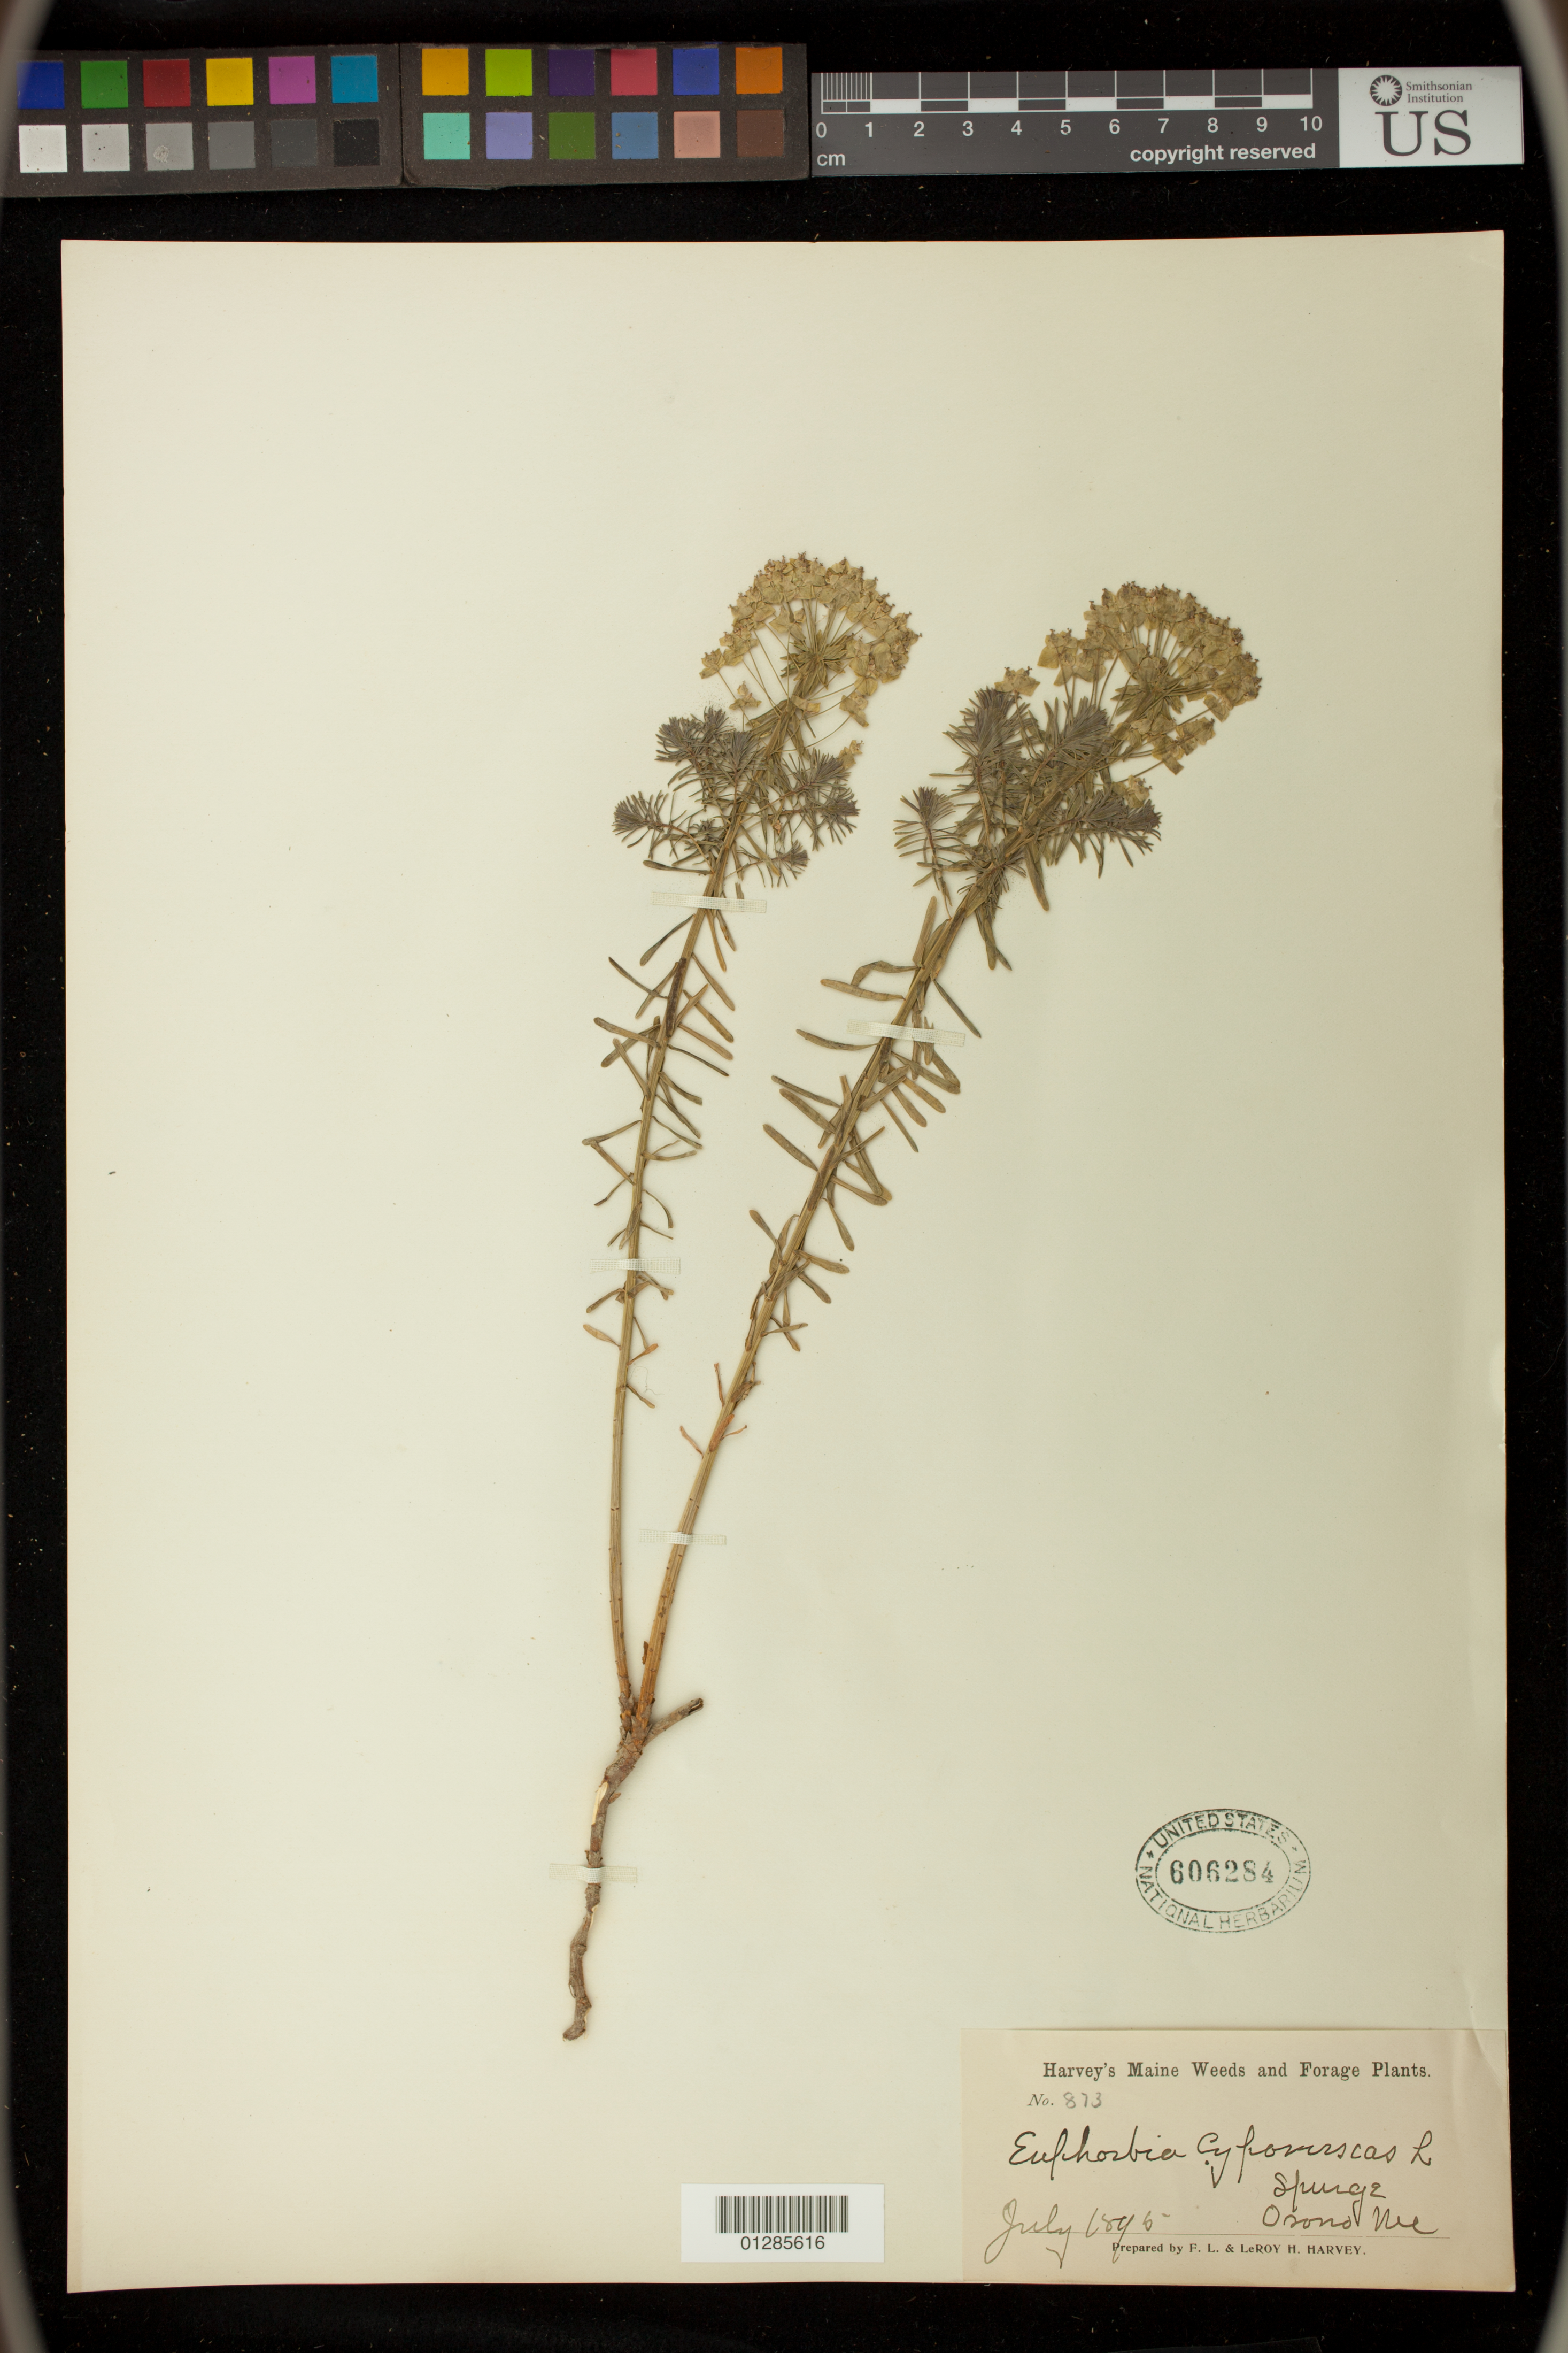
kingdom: Plantae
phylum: Tracheophyta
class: Magnoliopsida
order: Malpighiales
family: Euphorbiaceae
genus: Euphorbia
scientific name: Euphorbia cyparissias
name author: L.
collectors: F. L. Harvey & L. H. Harvey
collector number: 873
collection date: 1895-07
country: United States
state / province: Maine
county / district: Penobscot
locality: Orono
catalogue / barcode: US 606284